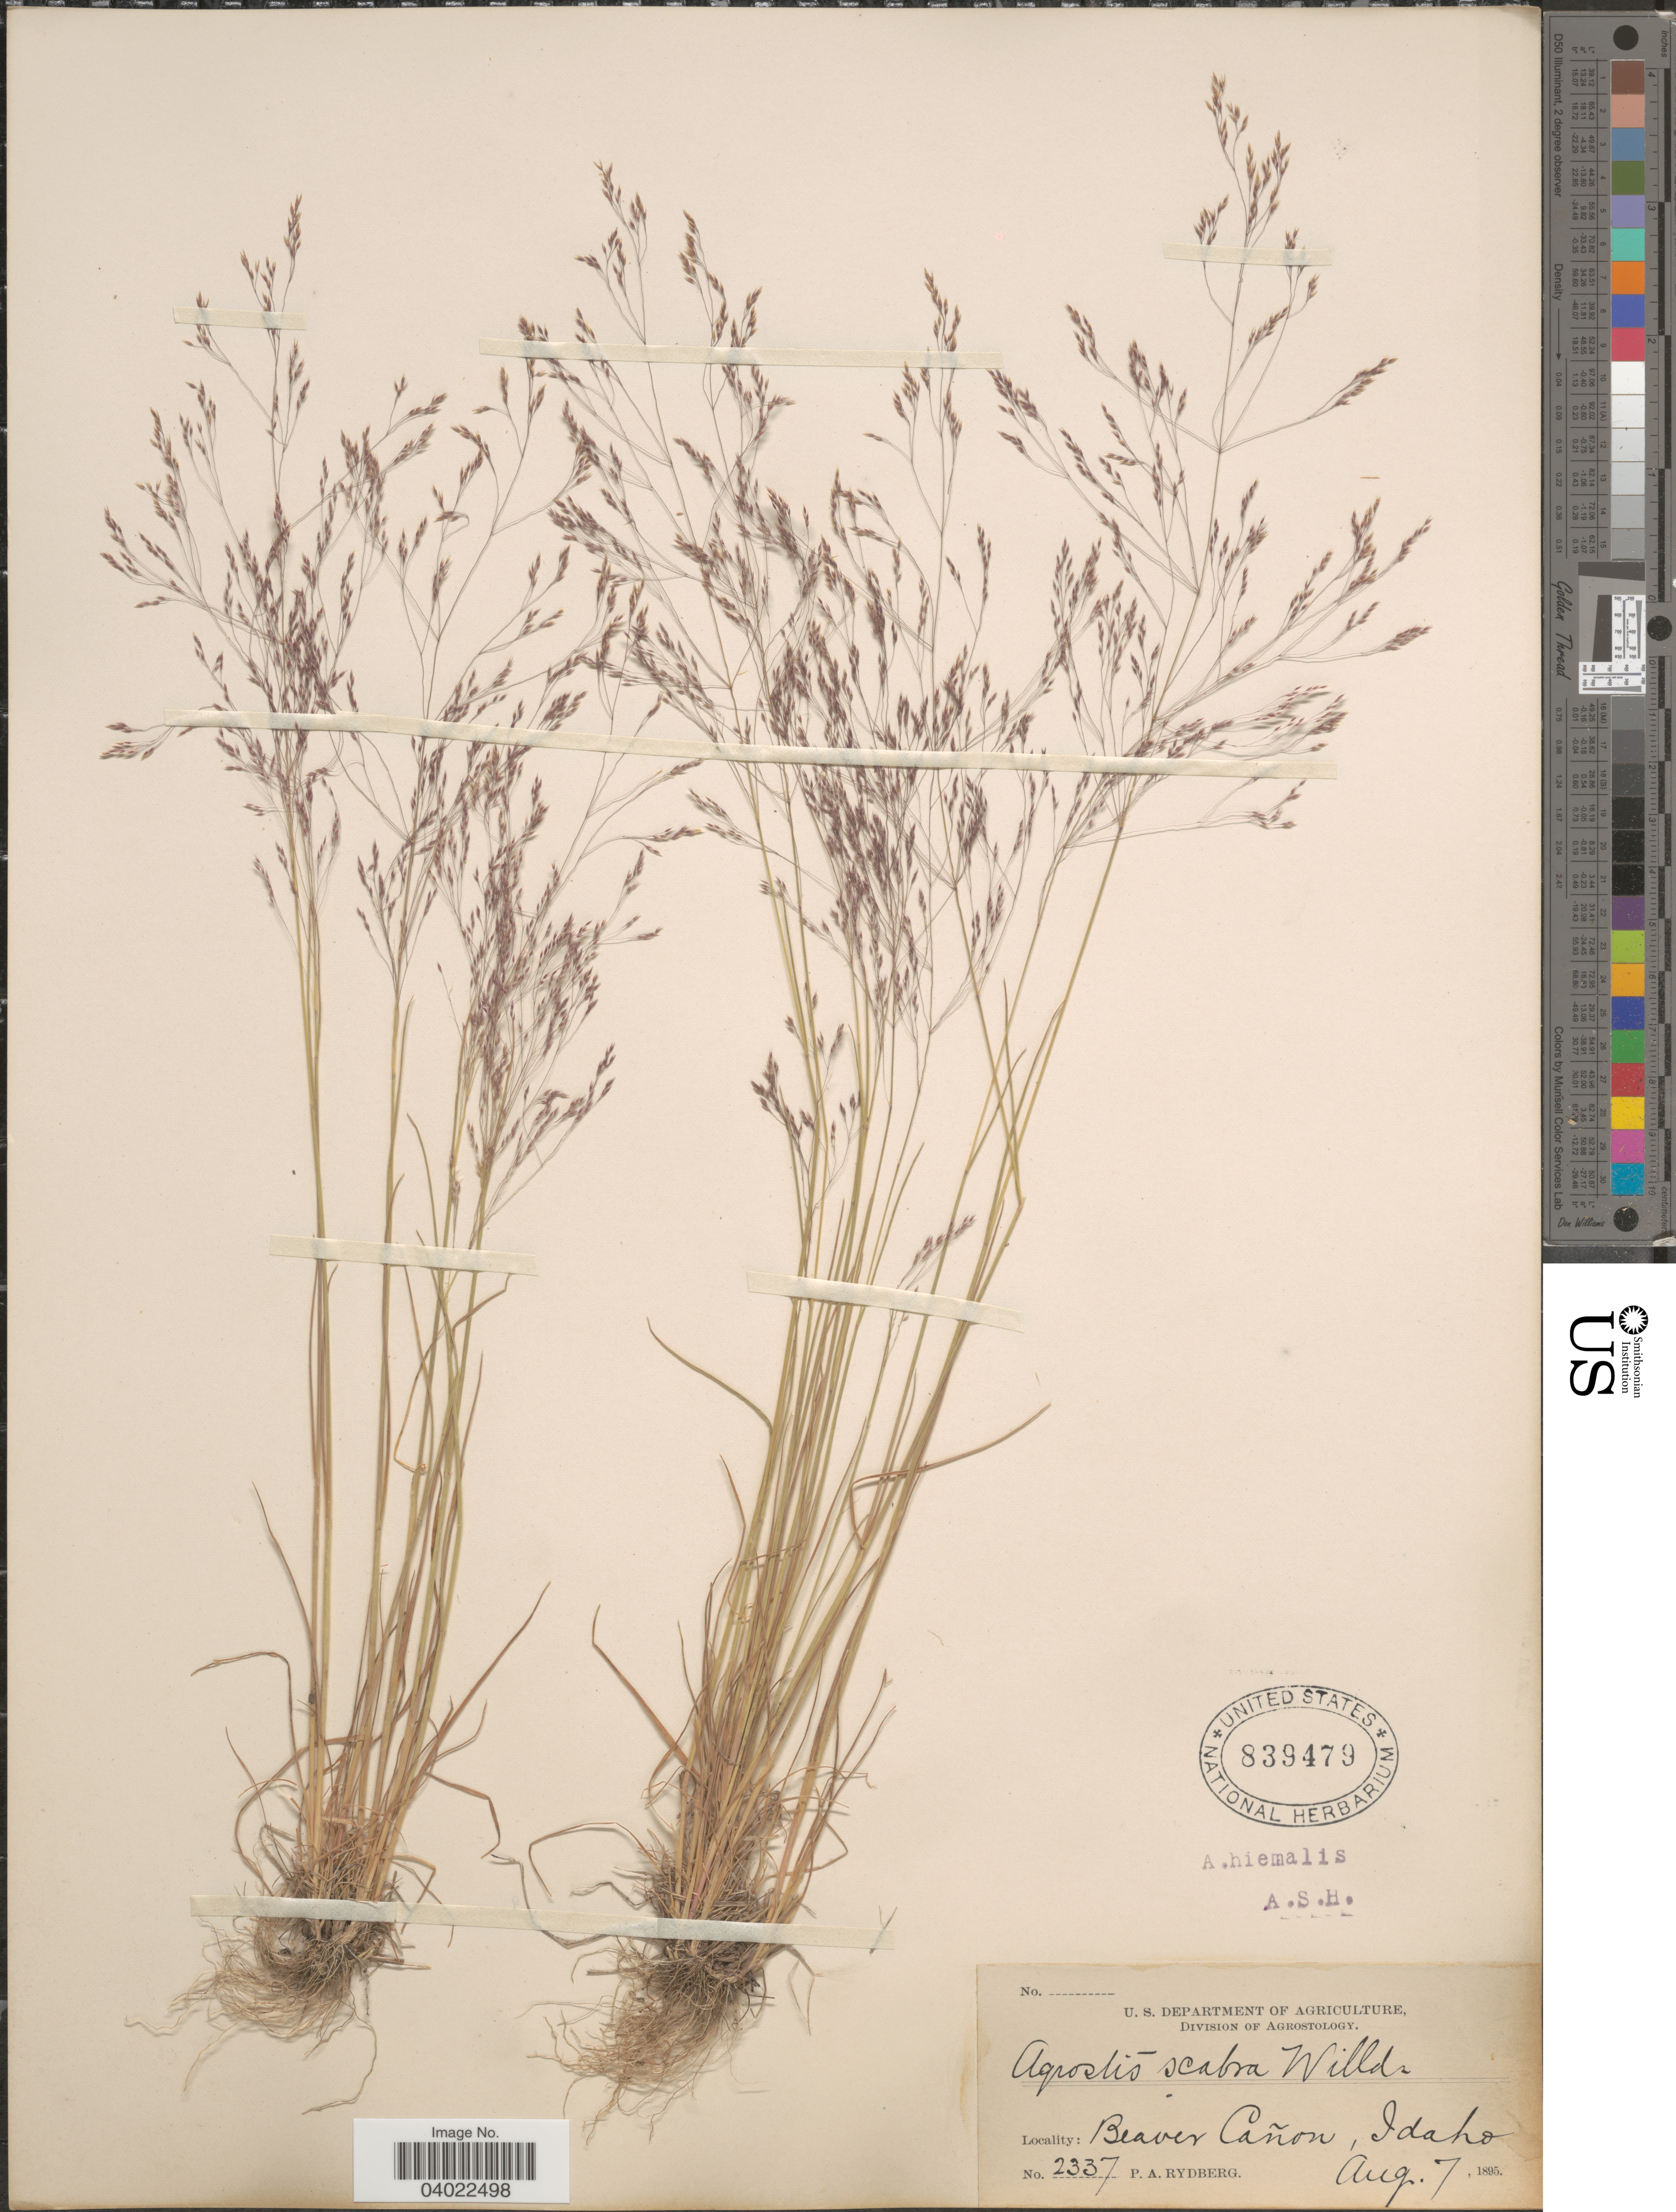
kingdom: Plantae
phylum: Tracheophyta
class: Liliopsida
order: Poales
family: Poaceae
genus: Agrostis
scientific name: Agrostis scabra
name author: Willd.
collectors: P. A. Rydberg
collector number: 2337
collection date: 1895-08-07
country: United States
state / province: Idaho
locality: Beaver Cañon.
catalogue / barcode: US 839479